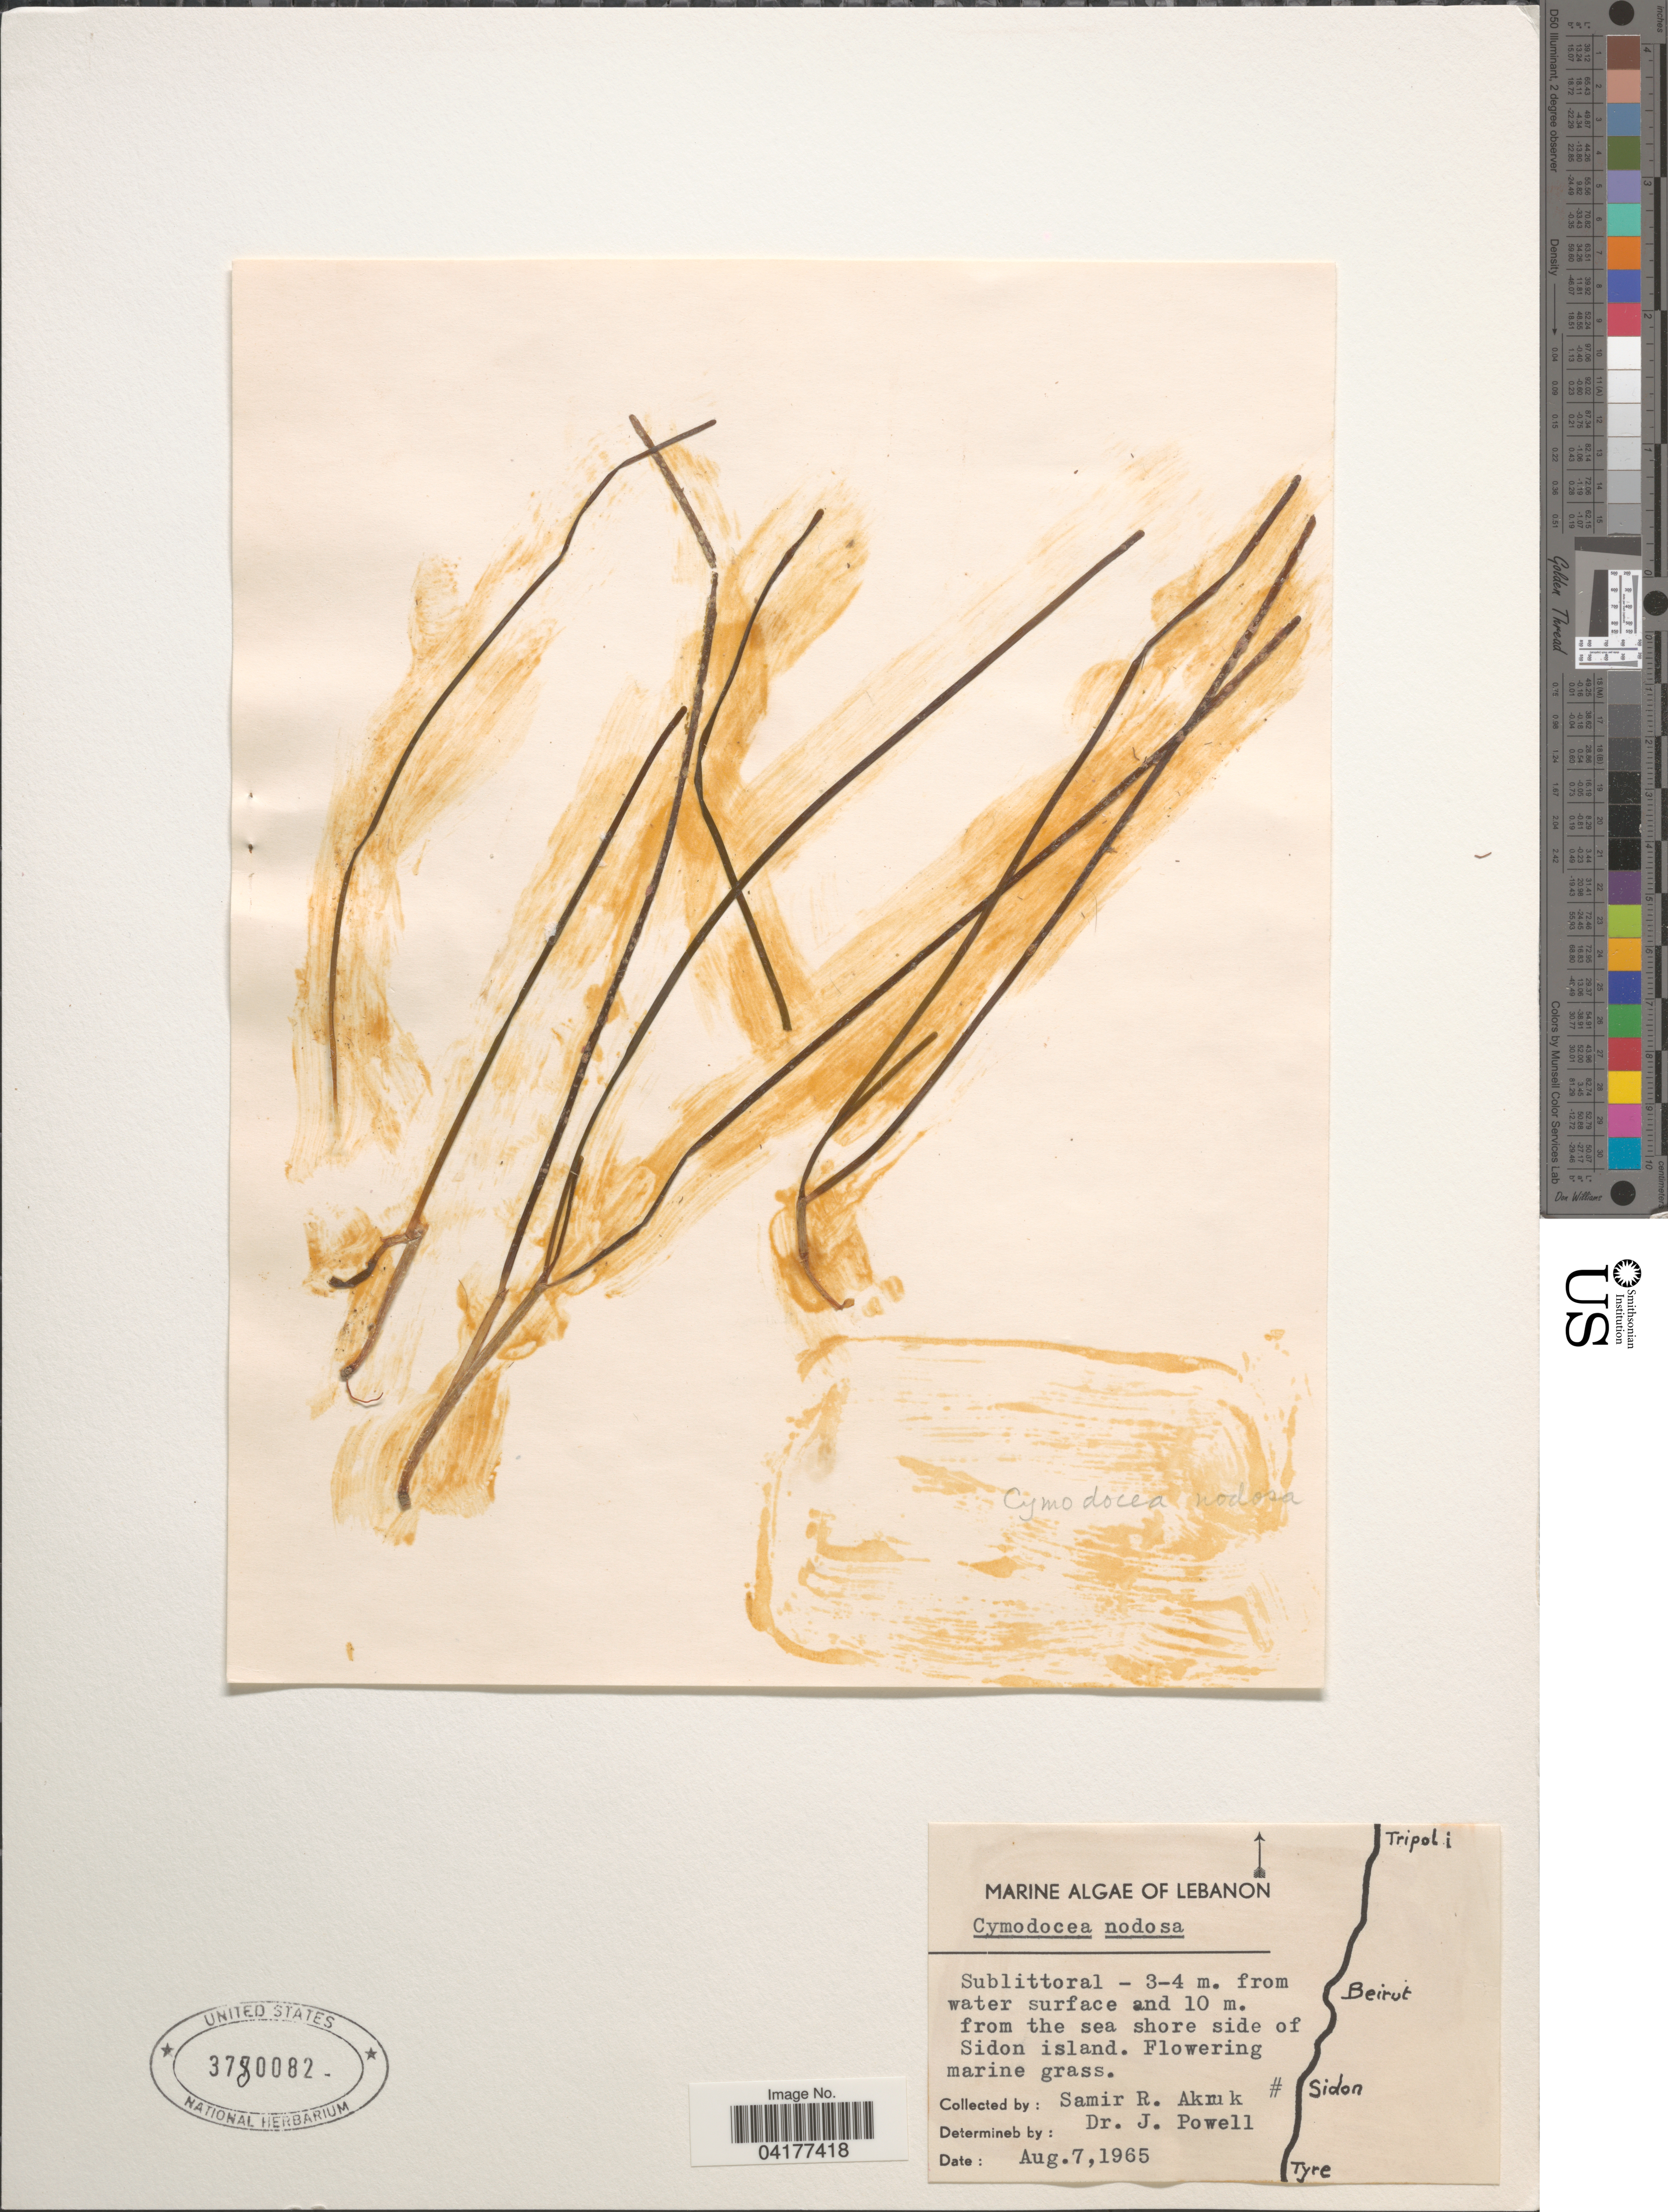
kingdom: Plantae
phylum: Tracheophyta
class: Liliopsida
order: Alismatales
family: Cymodoceaceae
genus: Cymodocea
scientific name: Cymodocea nodosa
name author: Asch.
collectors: S. Akruk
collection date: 1965-08-07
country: Lebanon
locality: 3-4 m. from water surface and 10 m. from the sea shore side of Sidon island.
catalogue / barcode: US 3780082